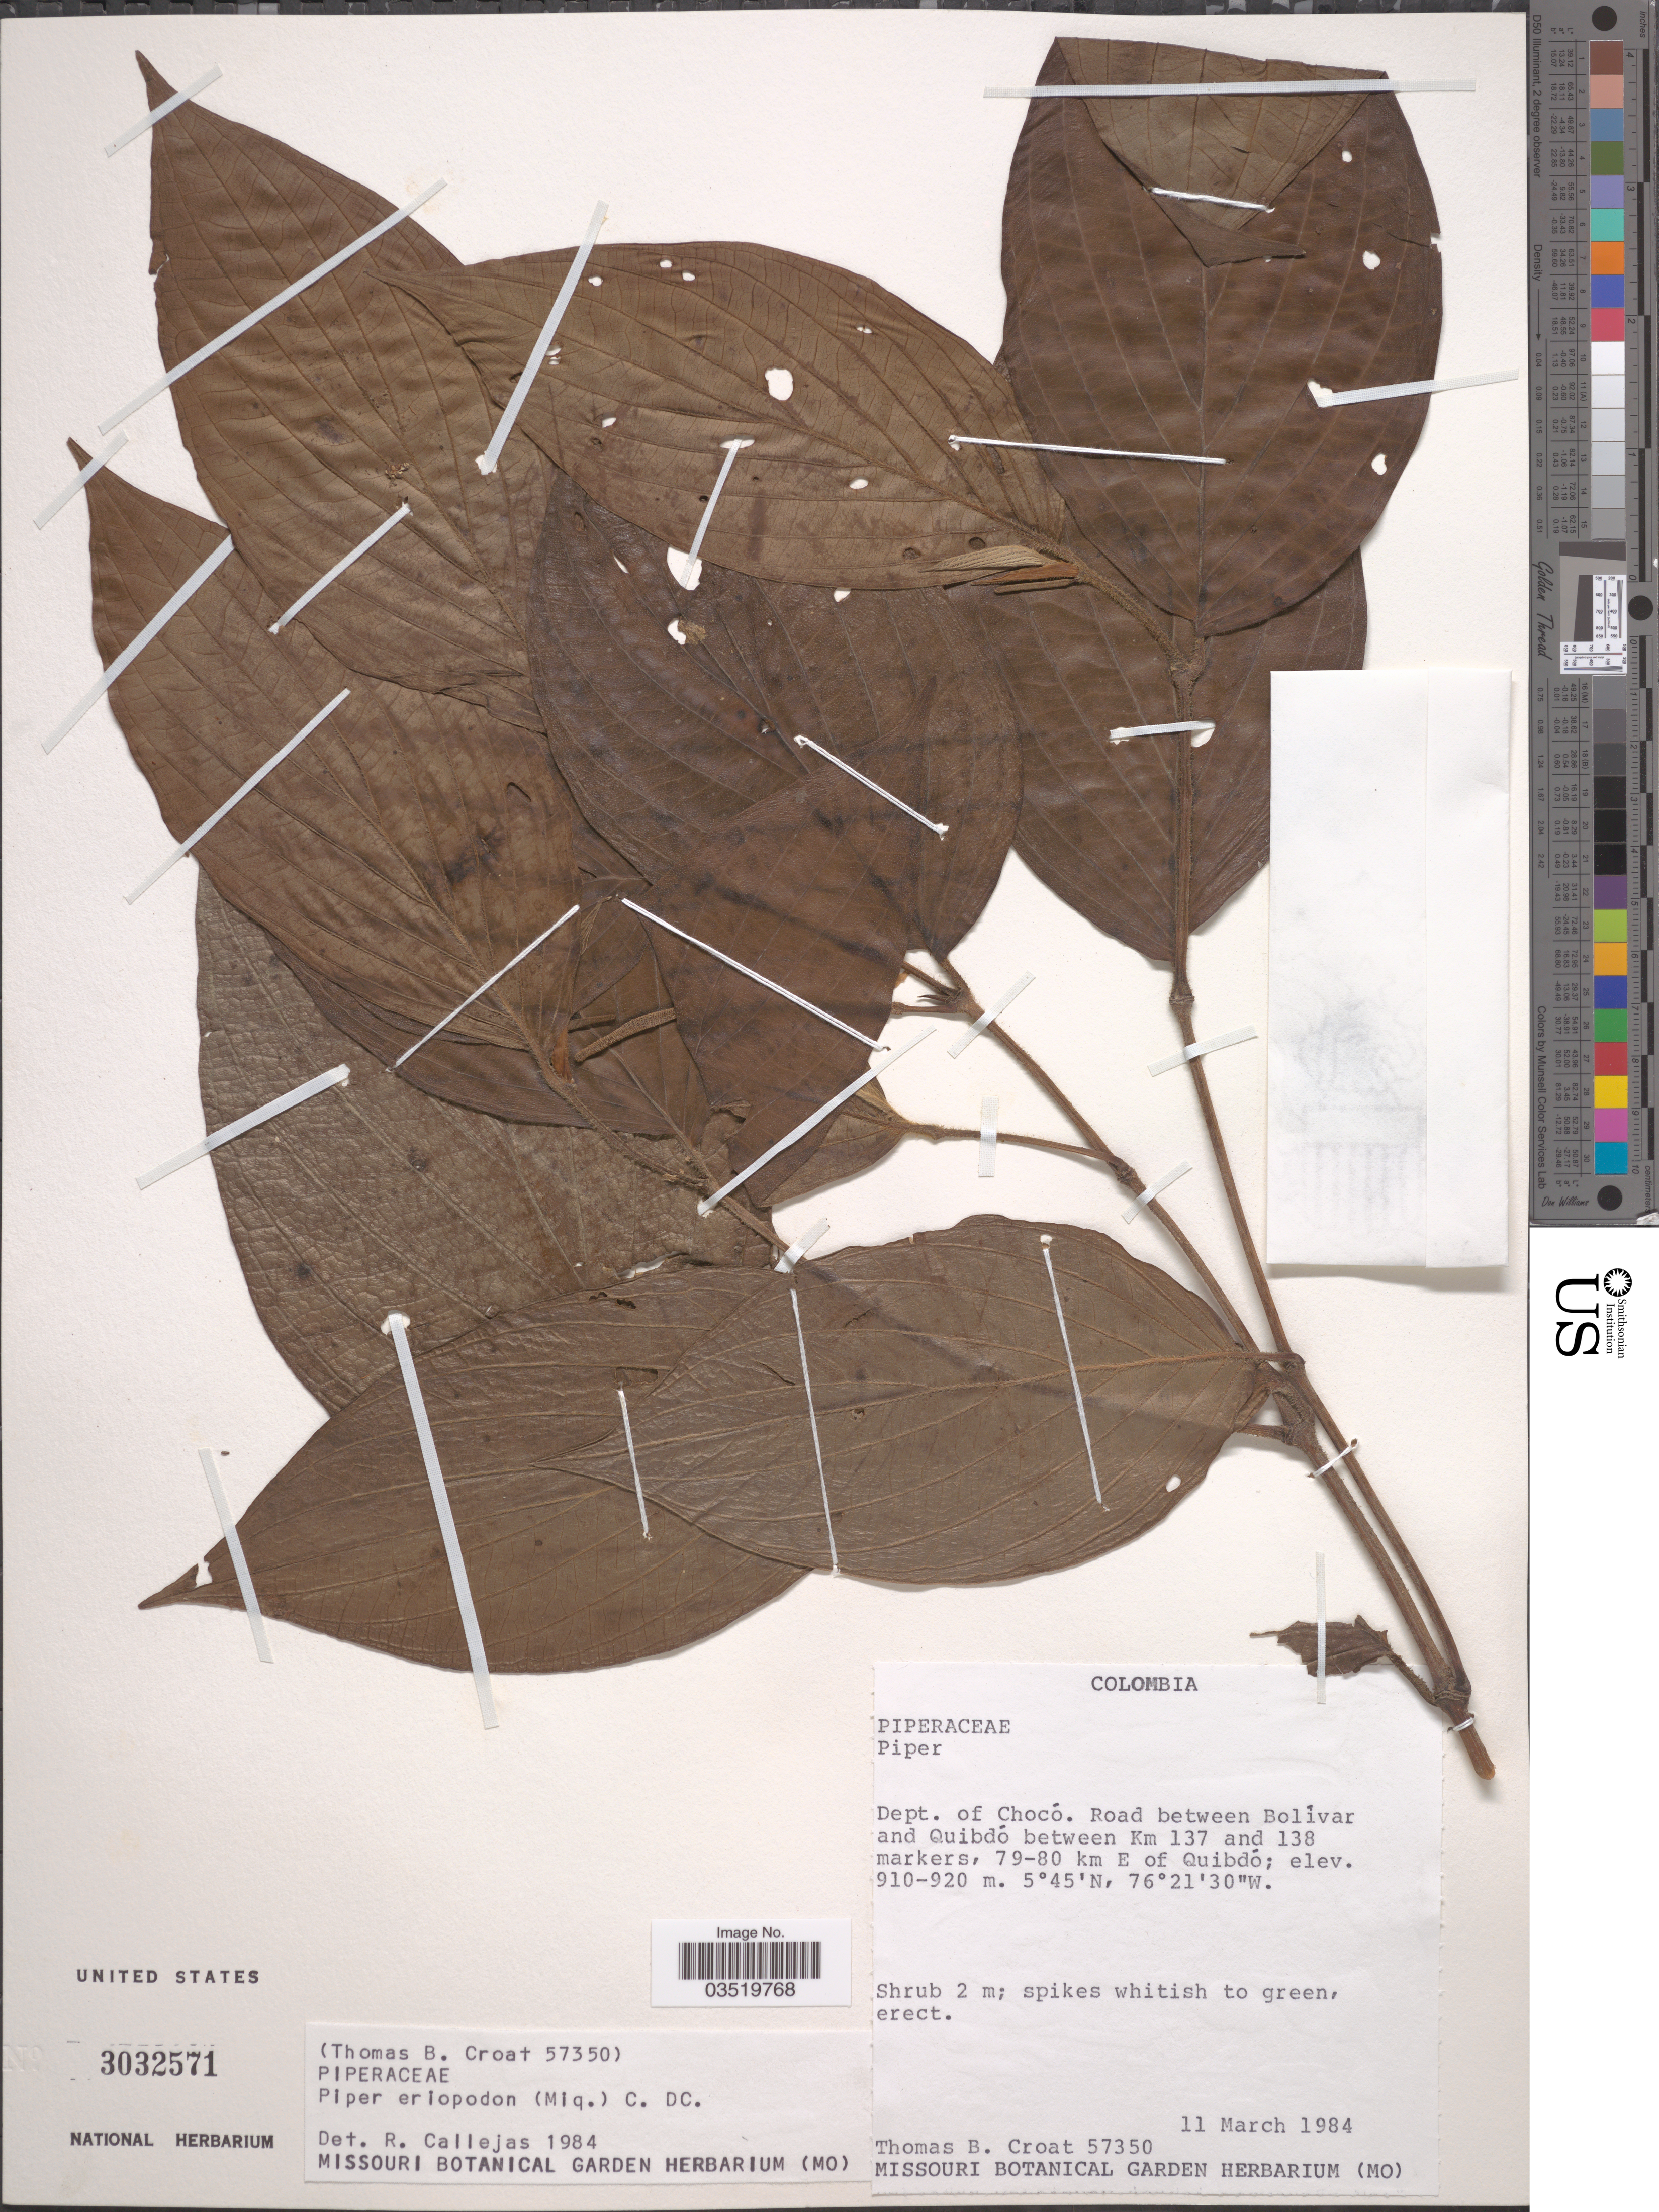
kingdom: Plantae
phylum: Tracheophyta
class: Magnoliopsida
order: Piperales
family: Piperaceae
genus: Piper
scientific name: Piper eriopodon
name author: C. DC.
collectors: T. B. Croat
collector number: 57350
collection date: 1984-03-11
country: Colombia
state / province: Chocó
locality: Dept. of Chocó. Road between Bolívar and Quibdó between Km 137 and 138 markers, 79-80 km E of Quibdó.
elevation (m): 910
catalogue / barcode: US 3032571